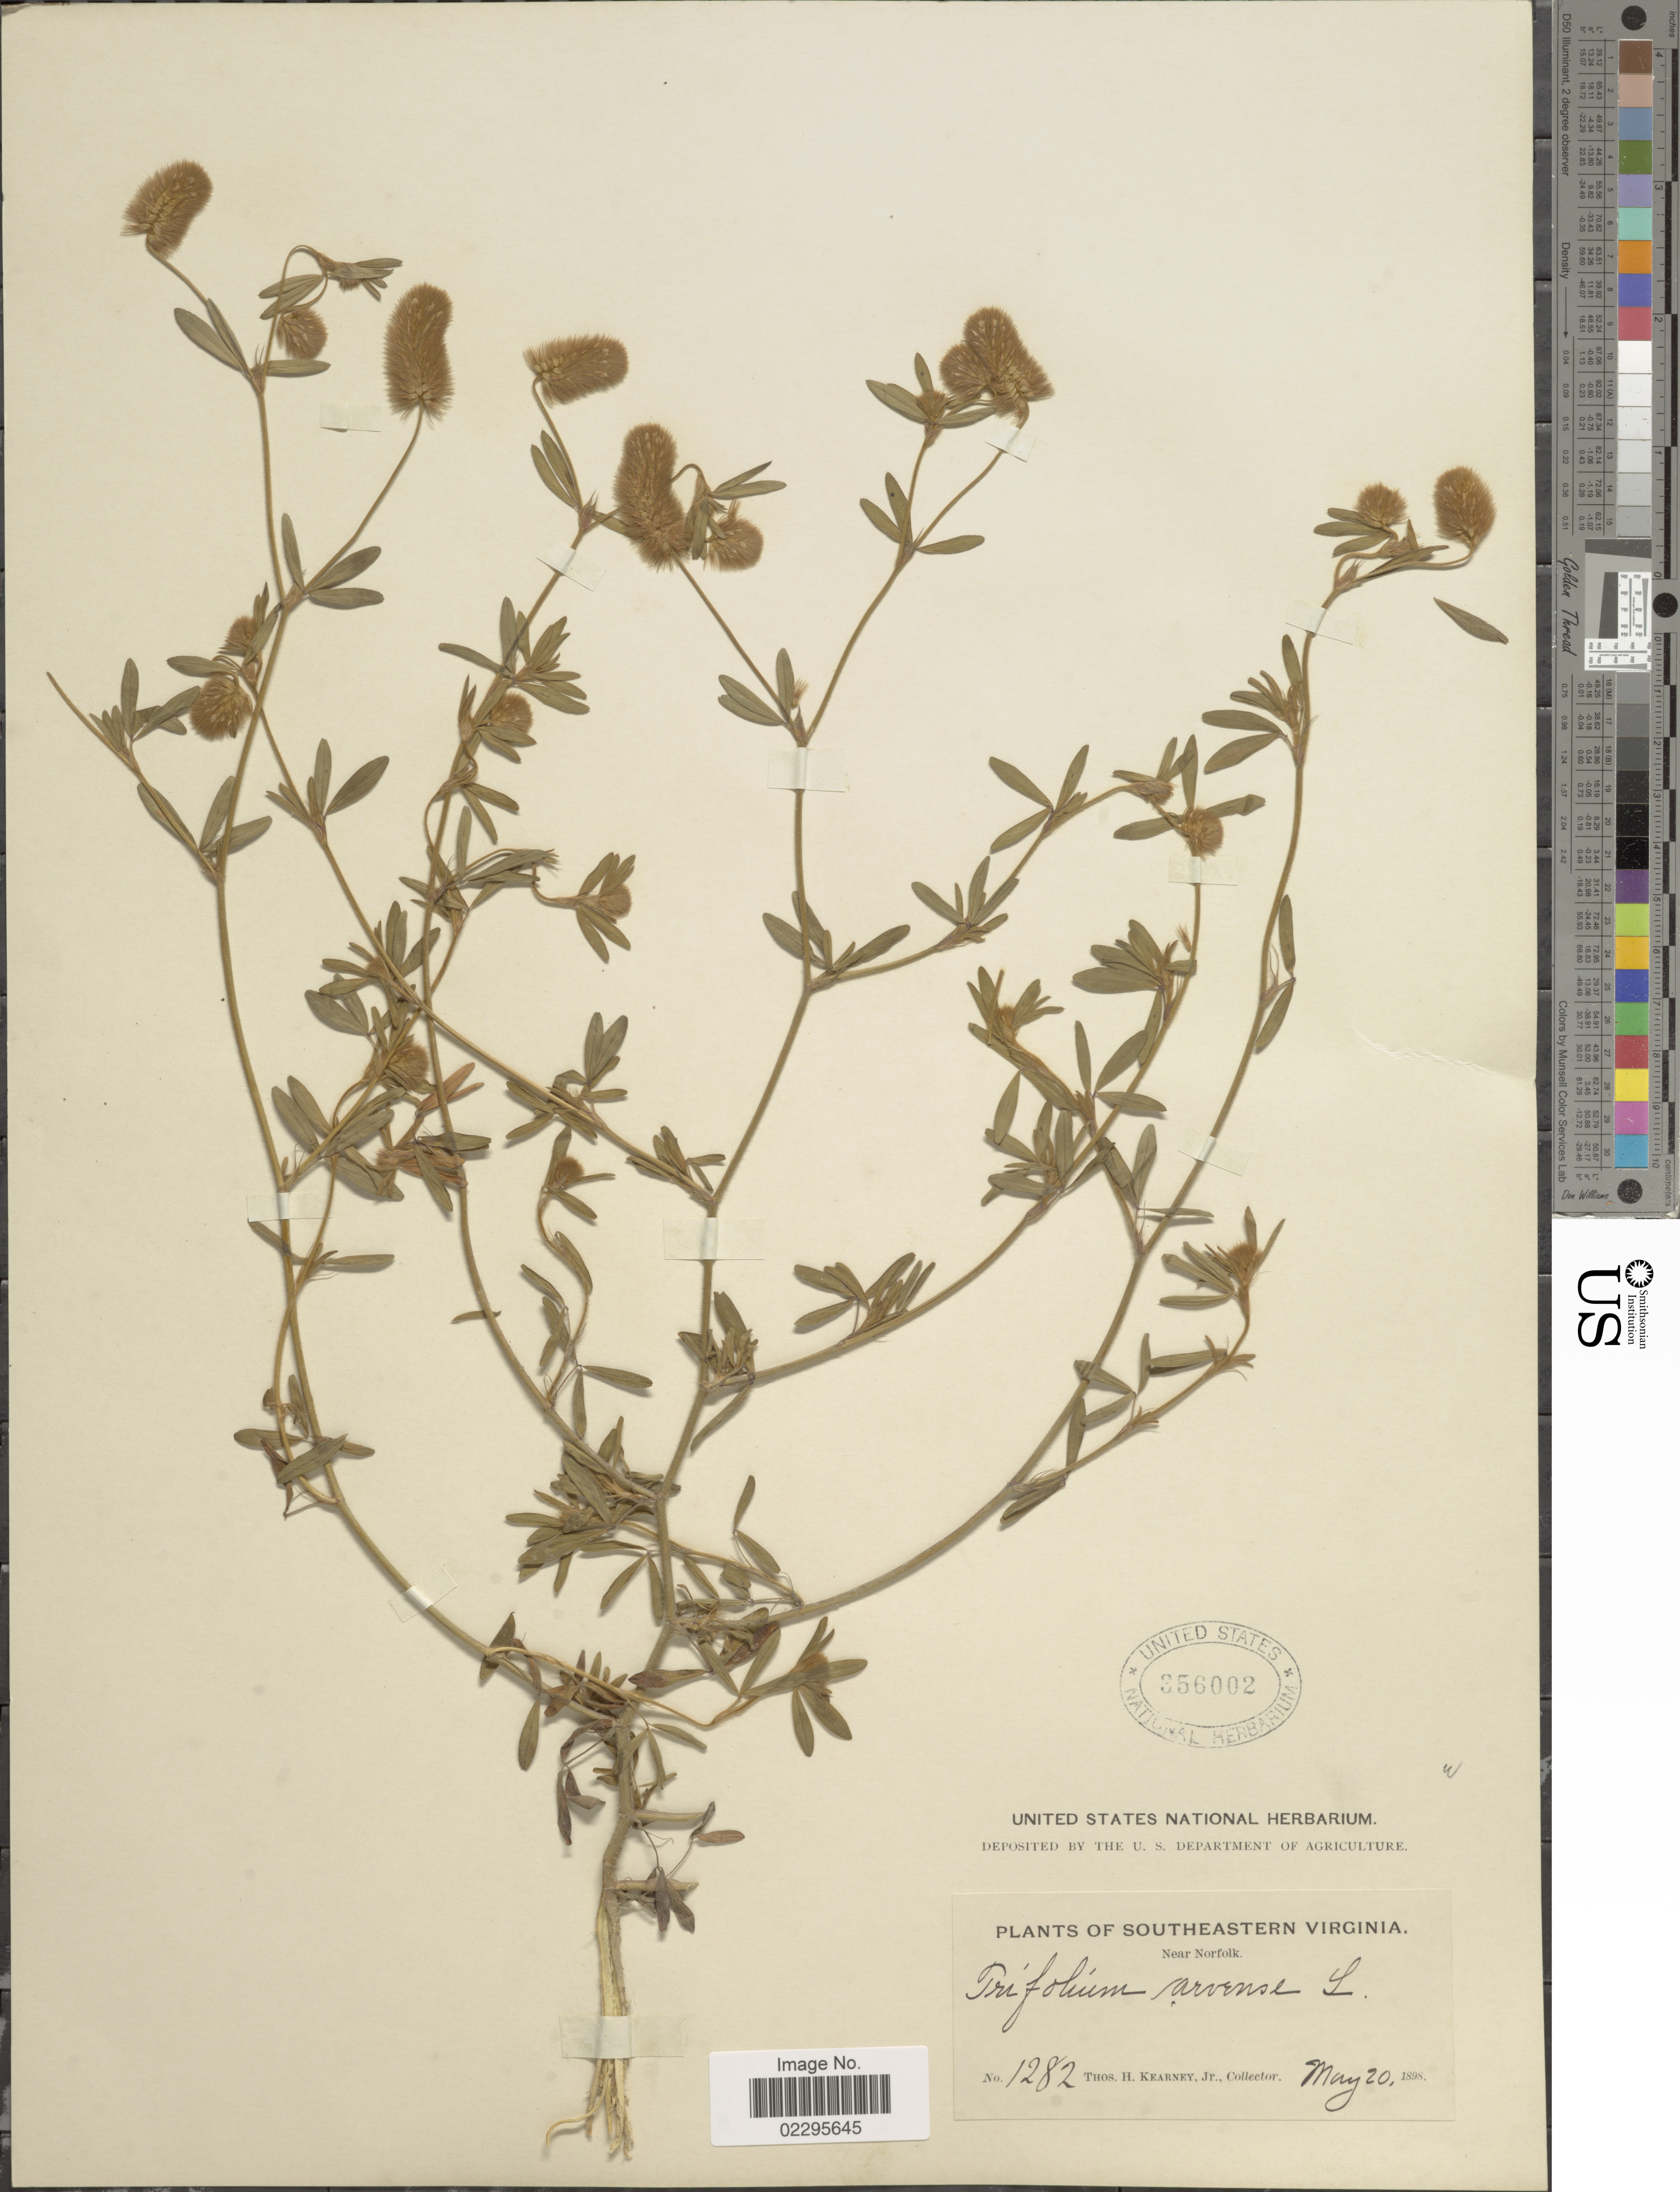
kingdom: Plantae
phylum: Tracheophyta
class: Magnoliopsida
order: Fabales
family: Fabaceae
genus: Trifolium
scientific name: Trifolium arvense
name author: L.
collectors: T. H. Kearney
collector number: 1282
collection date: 1898-05-20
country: United States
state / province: Virginia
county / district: City of Norfolk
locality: Southeastern Virginia, near Norfolk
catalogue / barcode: US 356002